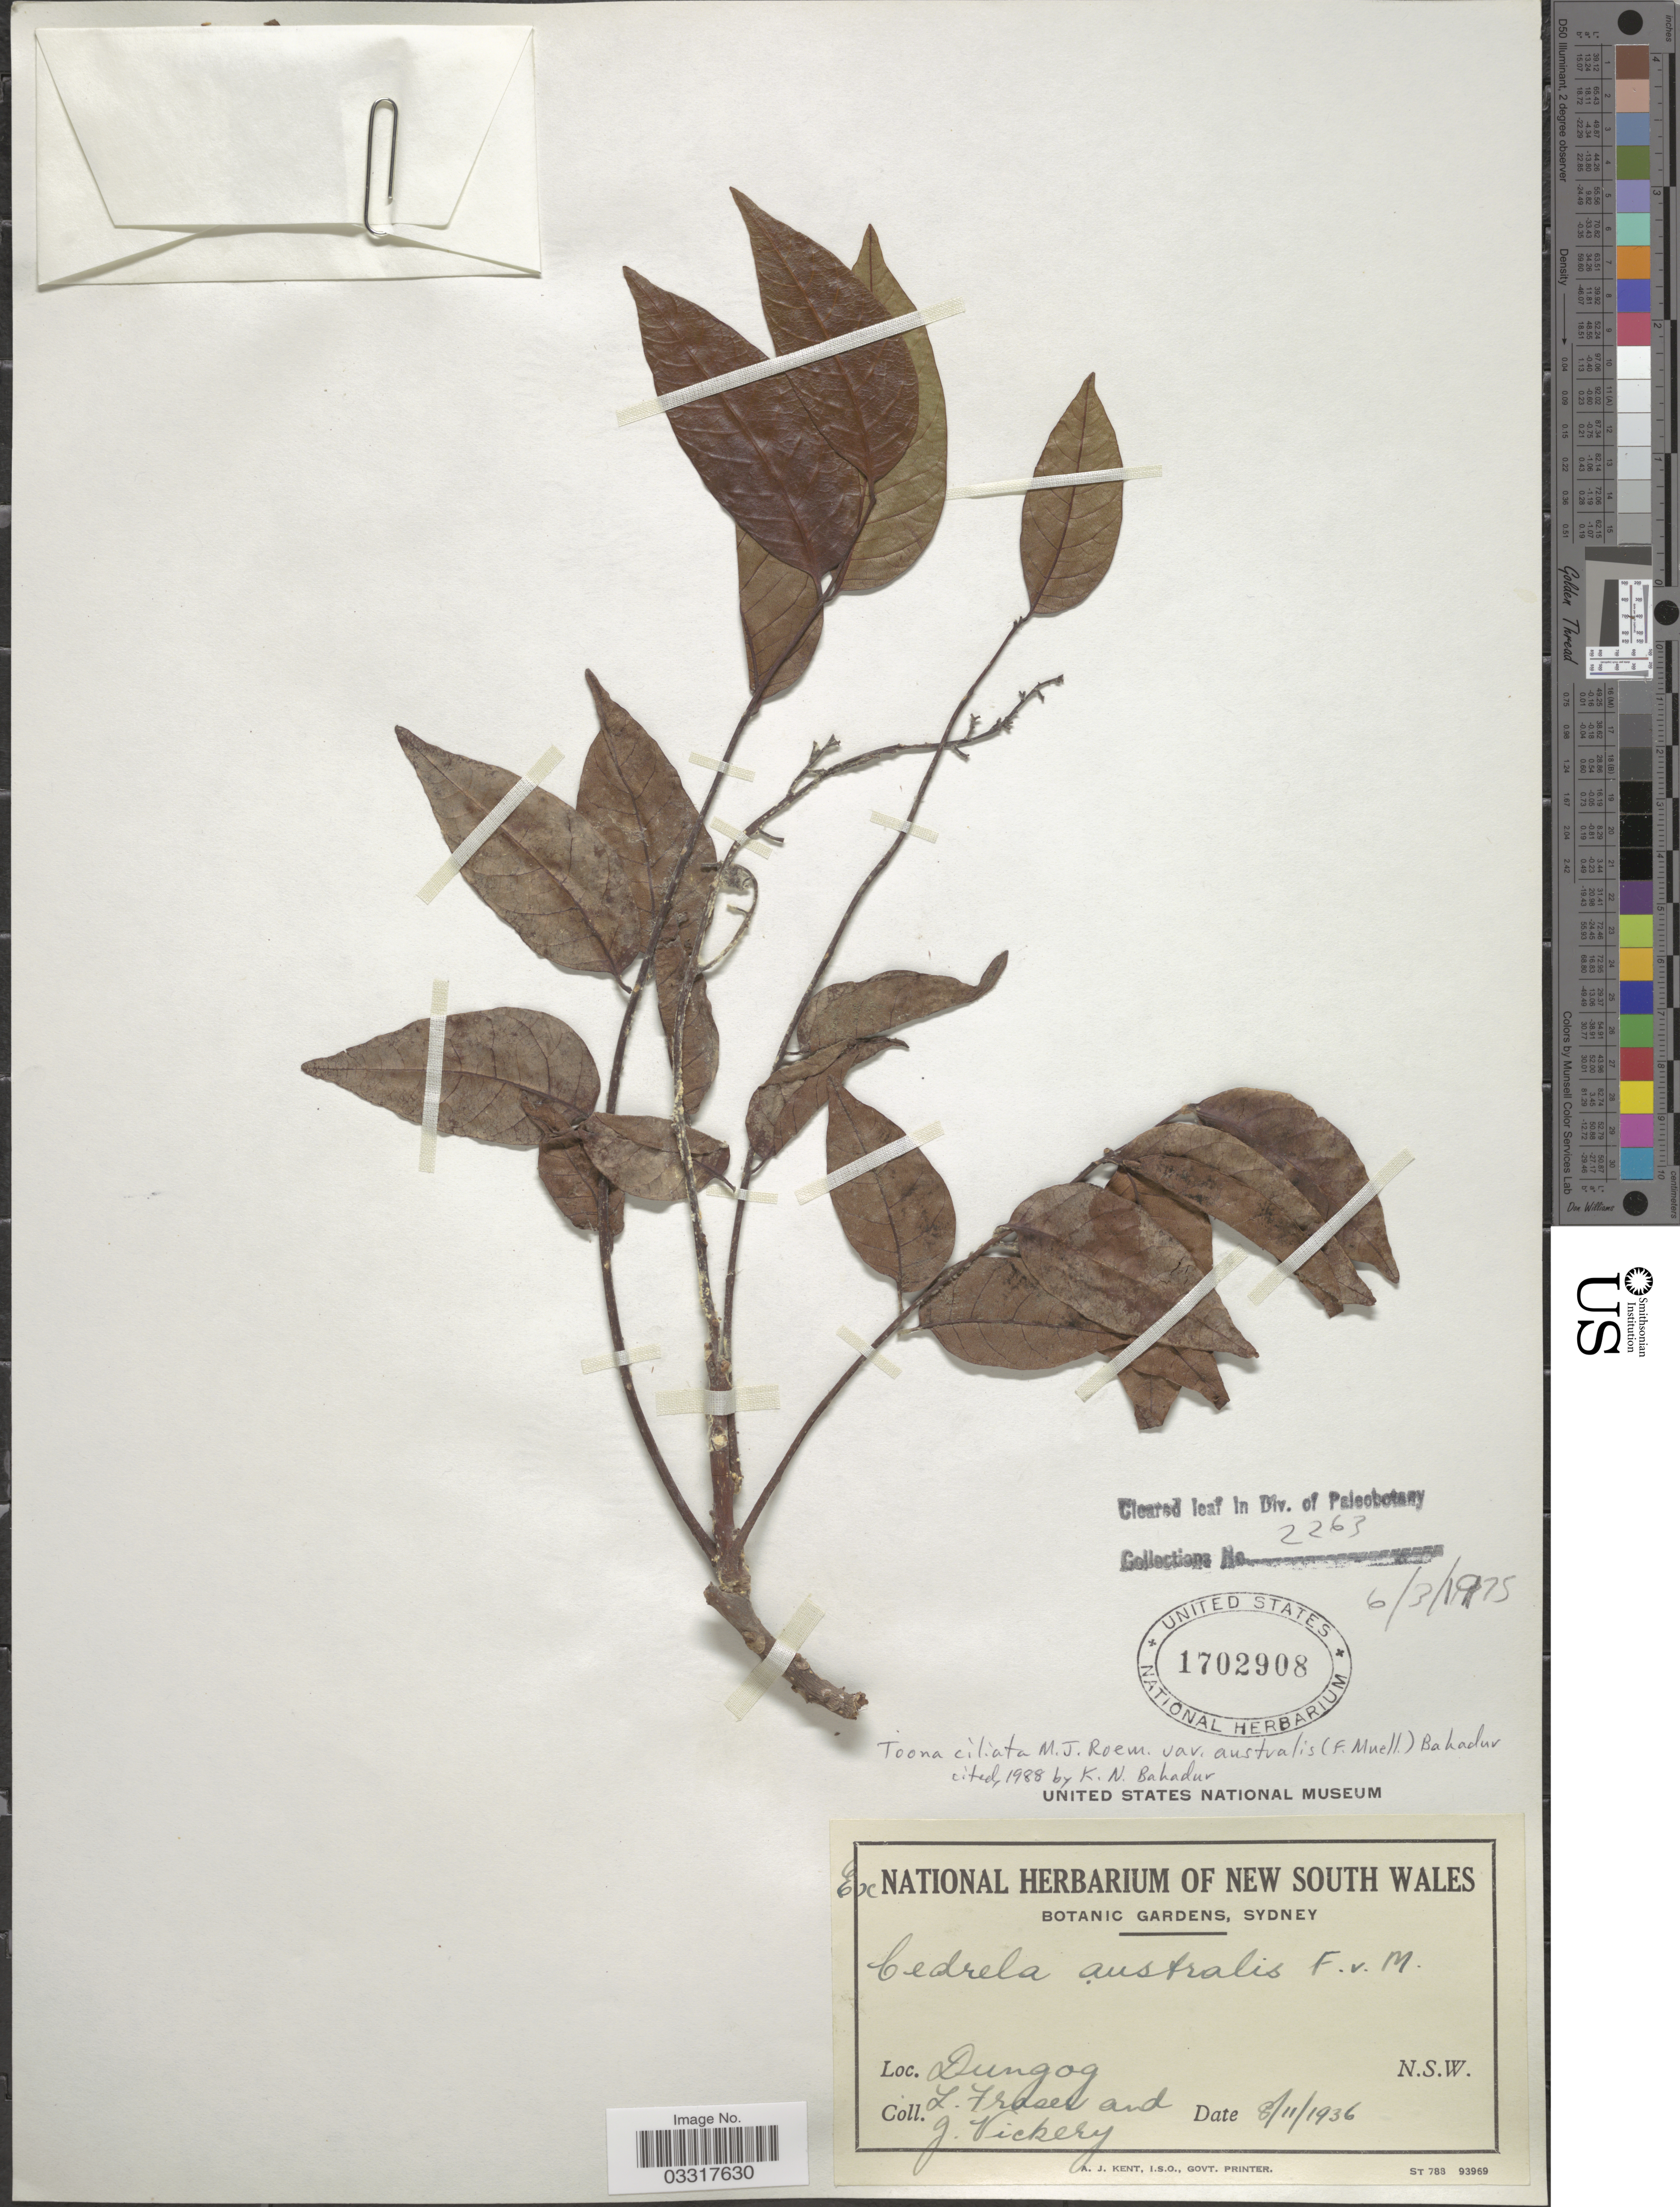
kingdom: Plantae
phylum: Tracheophyta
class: Magnoliopsida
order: Sapindales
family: Meliaceae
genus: Toona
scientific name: Toona ciliata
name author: M. Roem.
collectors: L. Fraser & G. Vickery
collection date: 1936-11-08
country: Australia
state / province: New South Wales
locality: Dungog.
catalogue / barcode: US 1702908